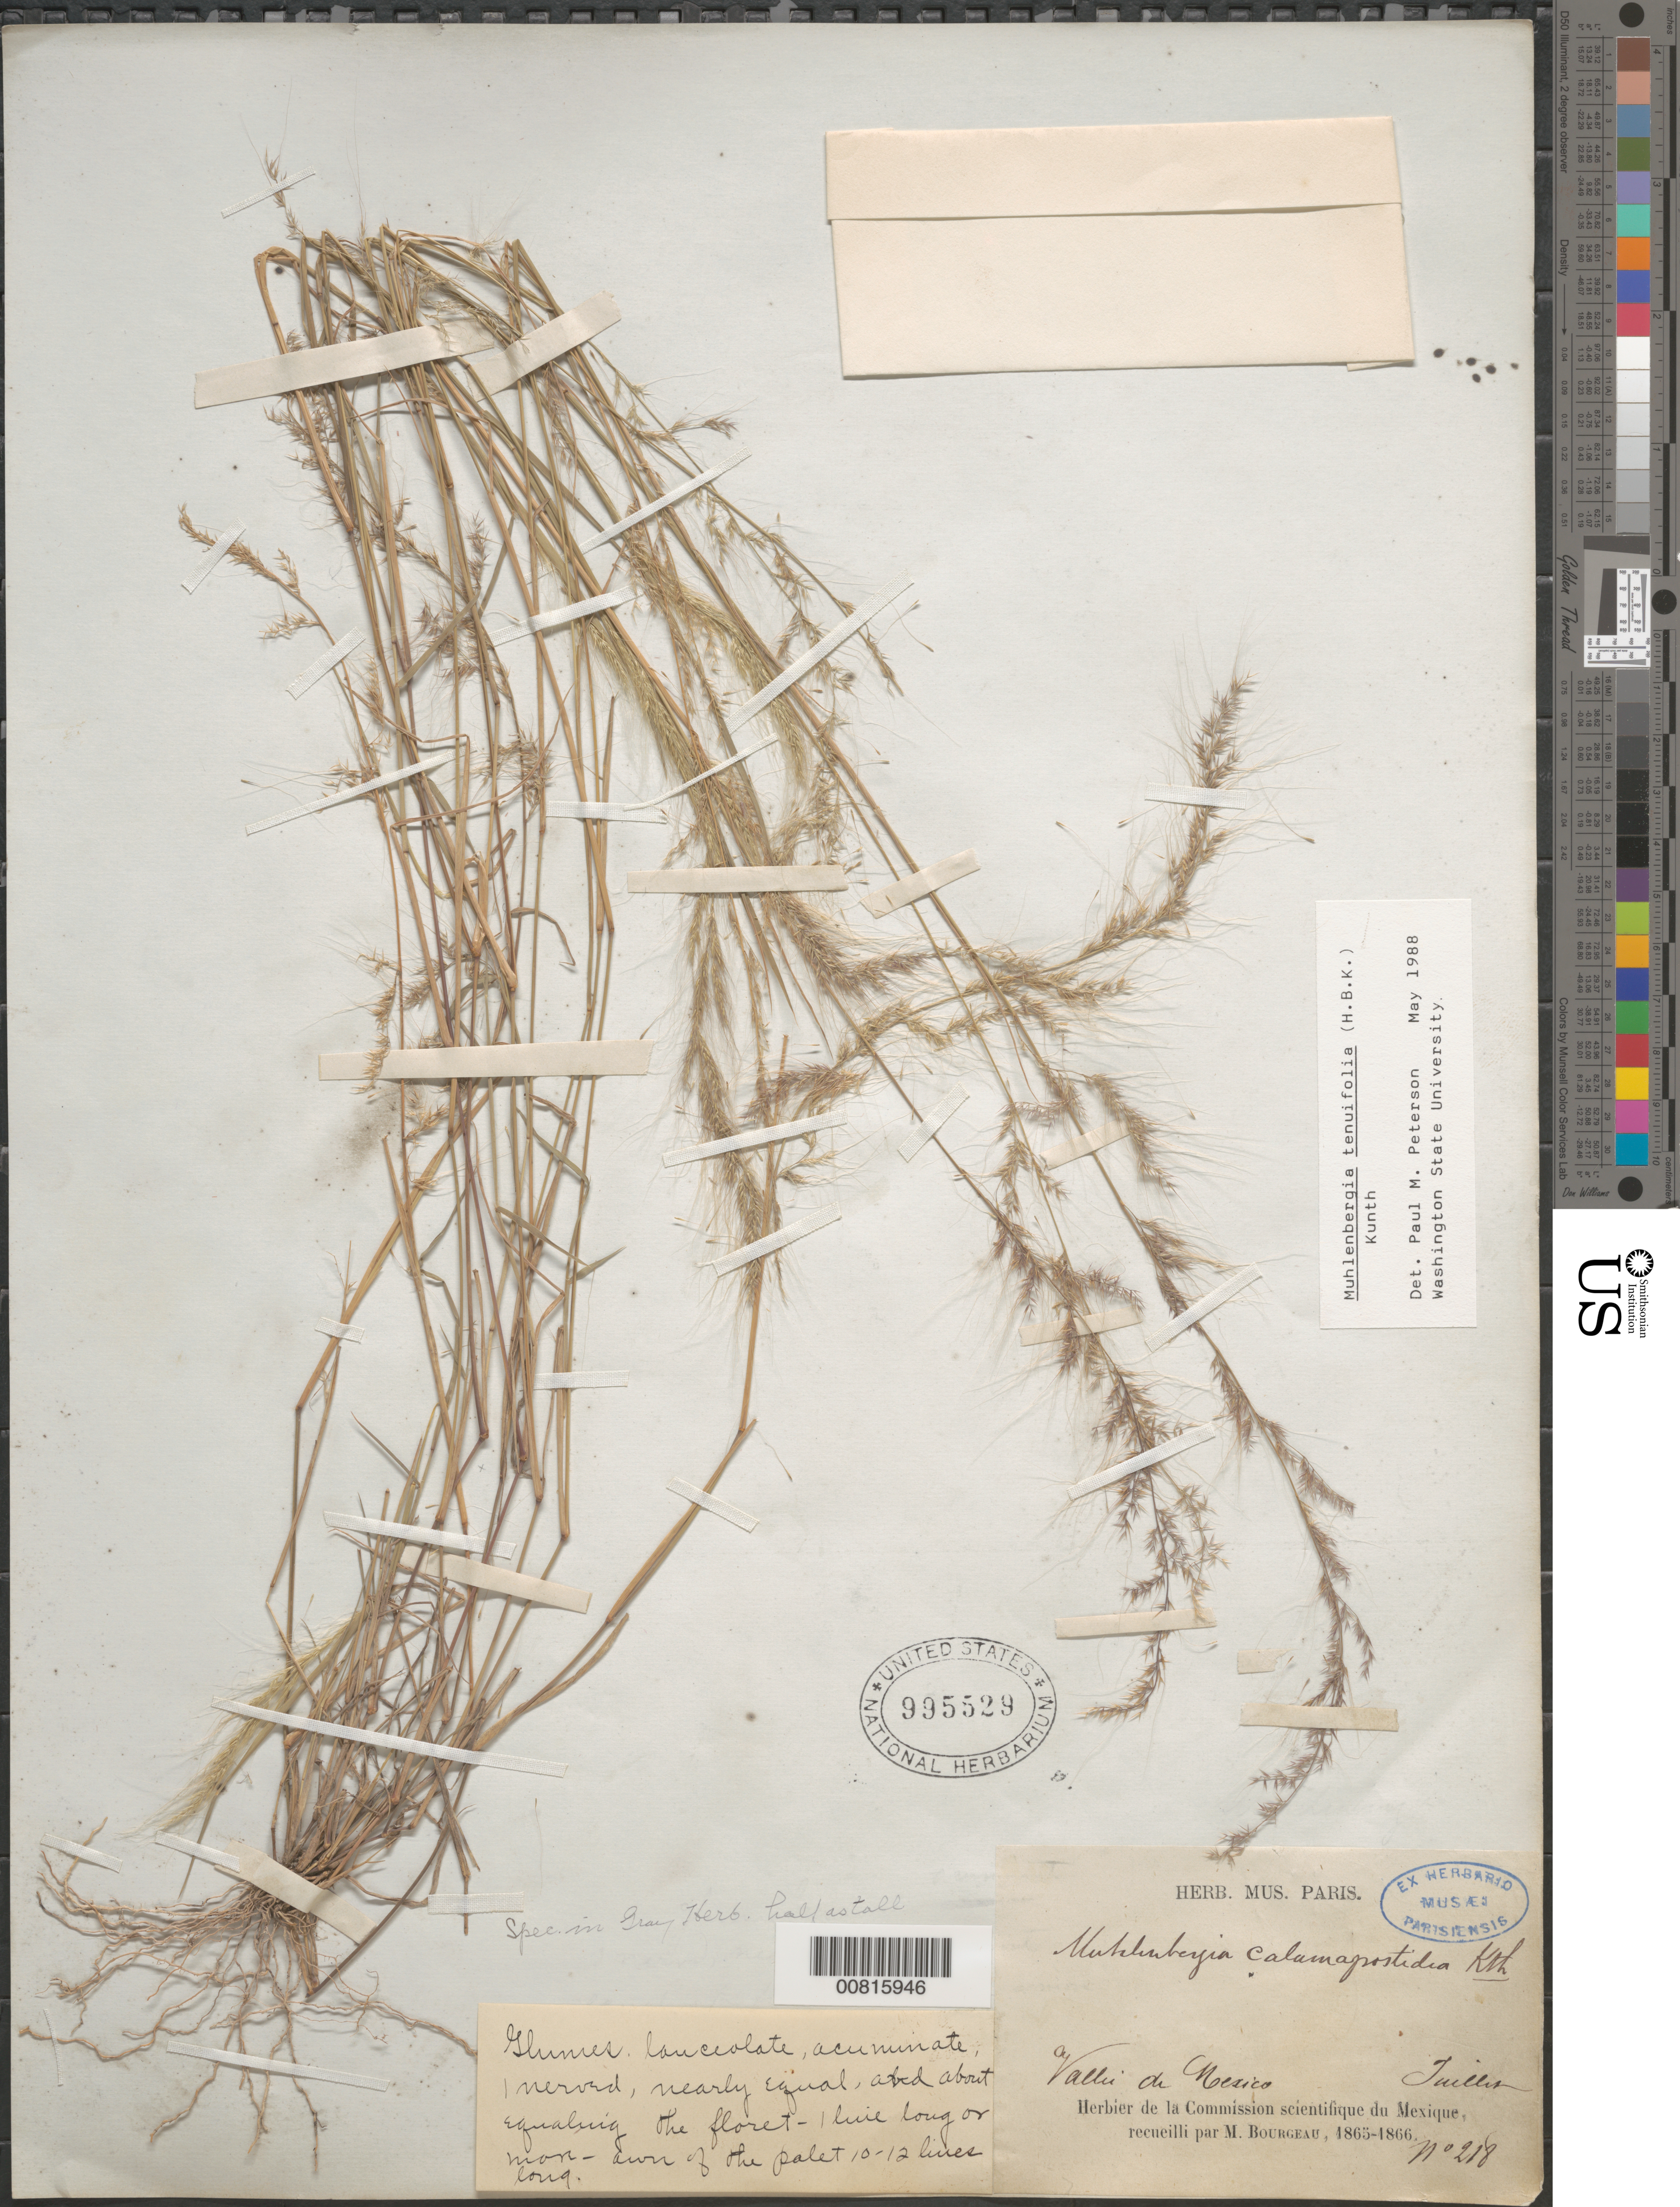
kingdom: Plantae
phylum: Tracheophyta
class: Liliopsida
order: Poales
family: Poaceae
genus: Muhlenbergia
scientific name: Muhlenbergia tenuifolia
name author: (Kunth) Kunth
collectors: M. Bourgeau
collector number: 218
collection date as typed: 1865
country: Mexico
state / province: Distrito Federal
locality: Valle de Mexico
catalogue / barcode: US 995529